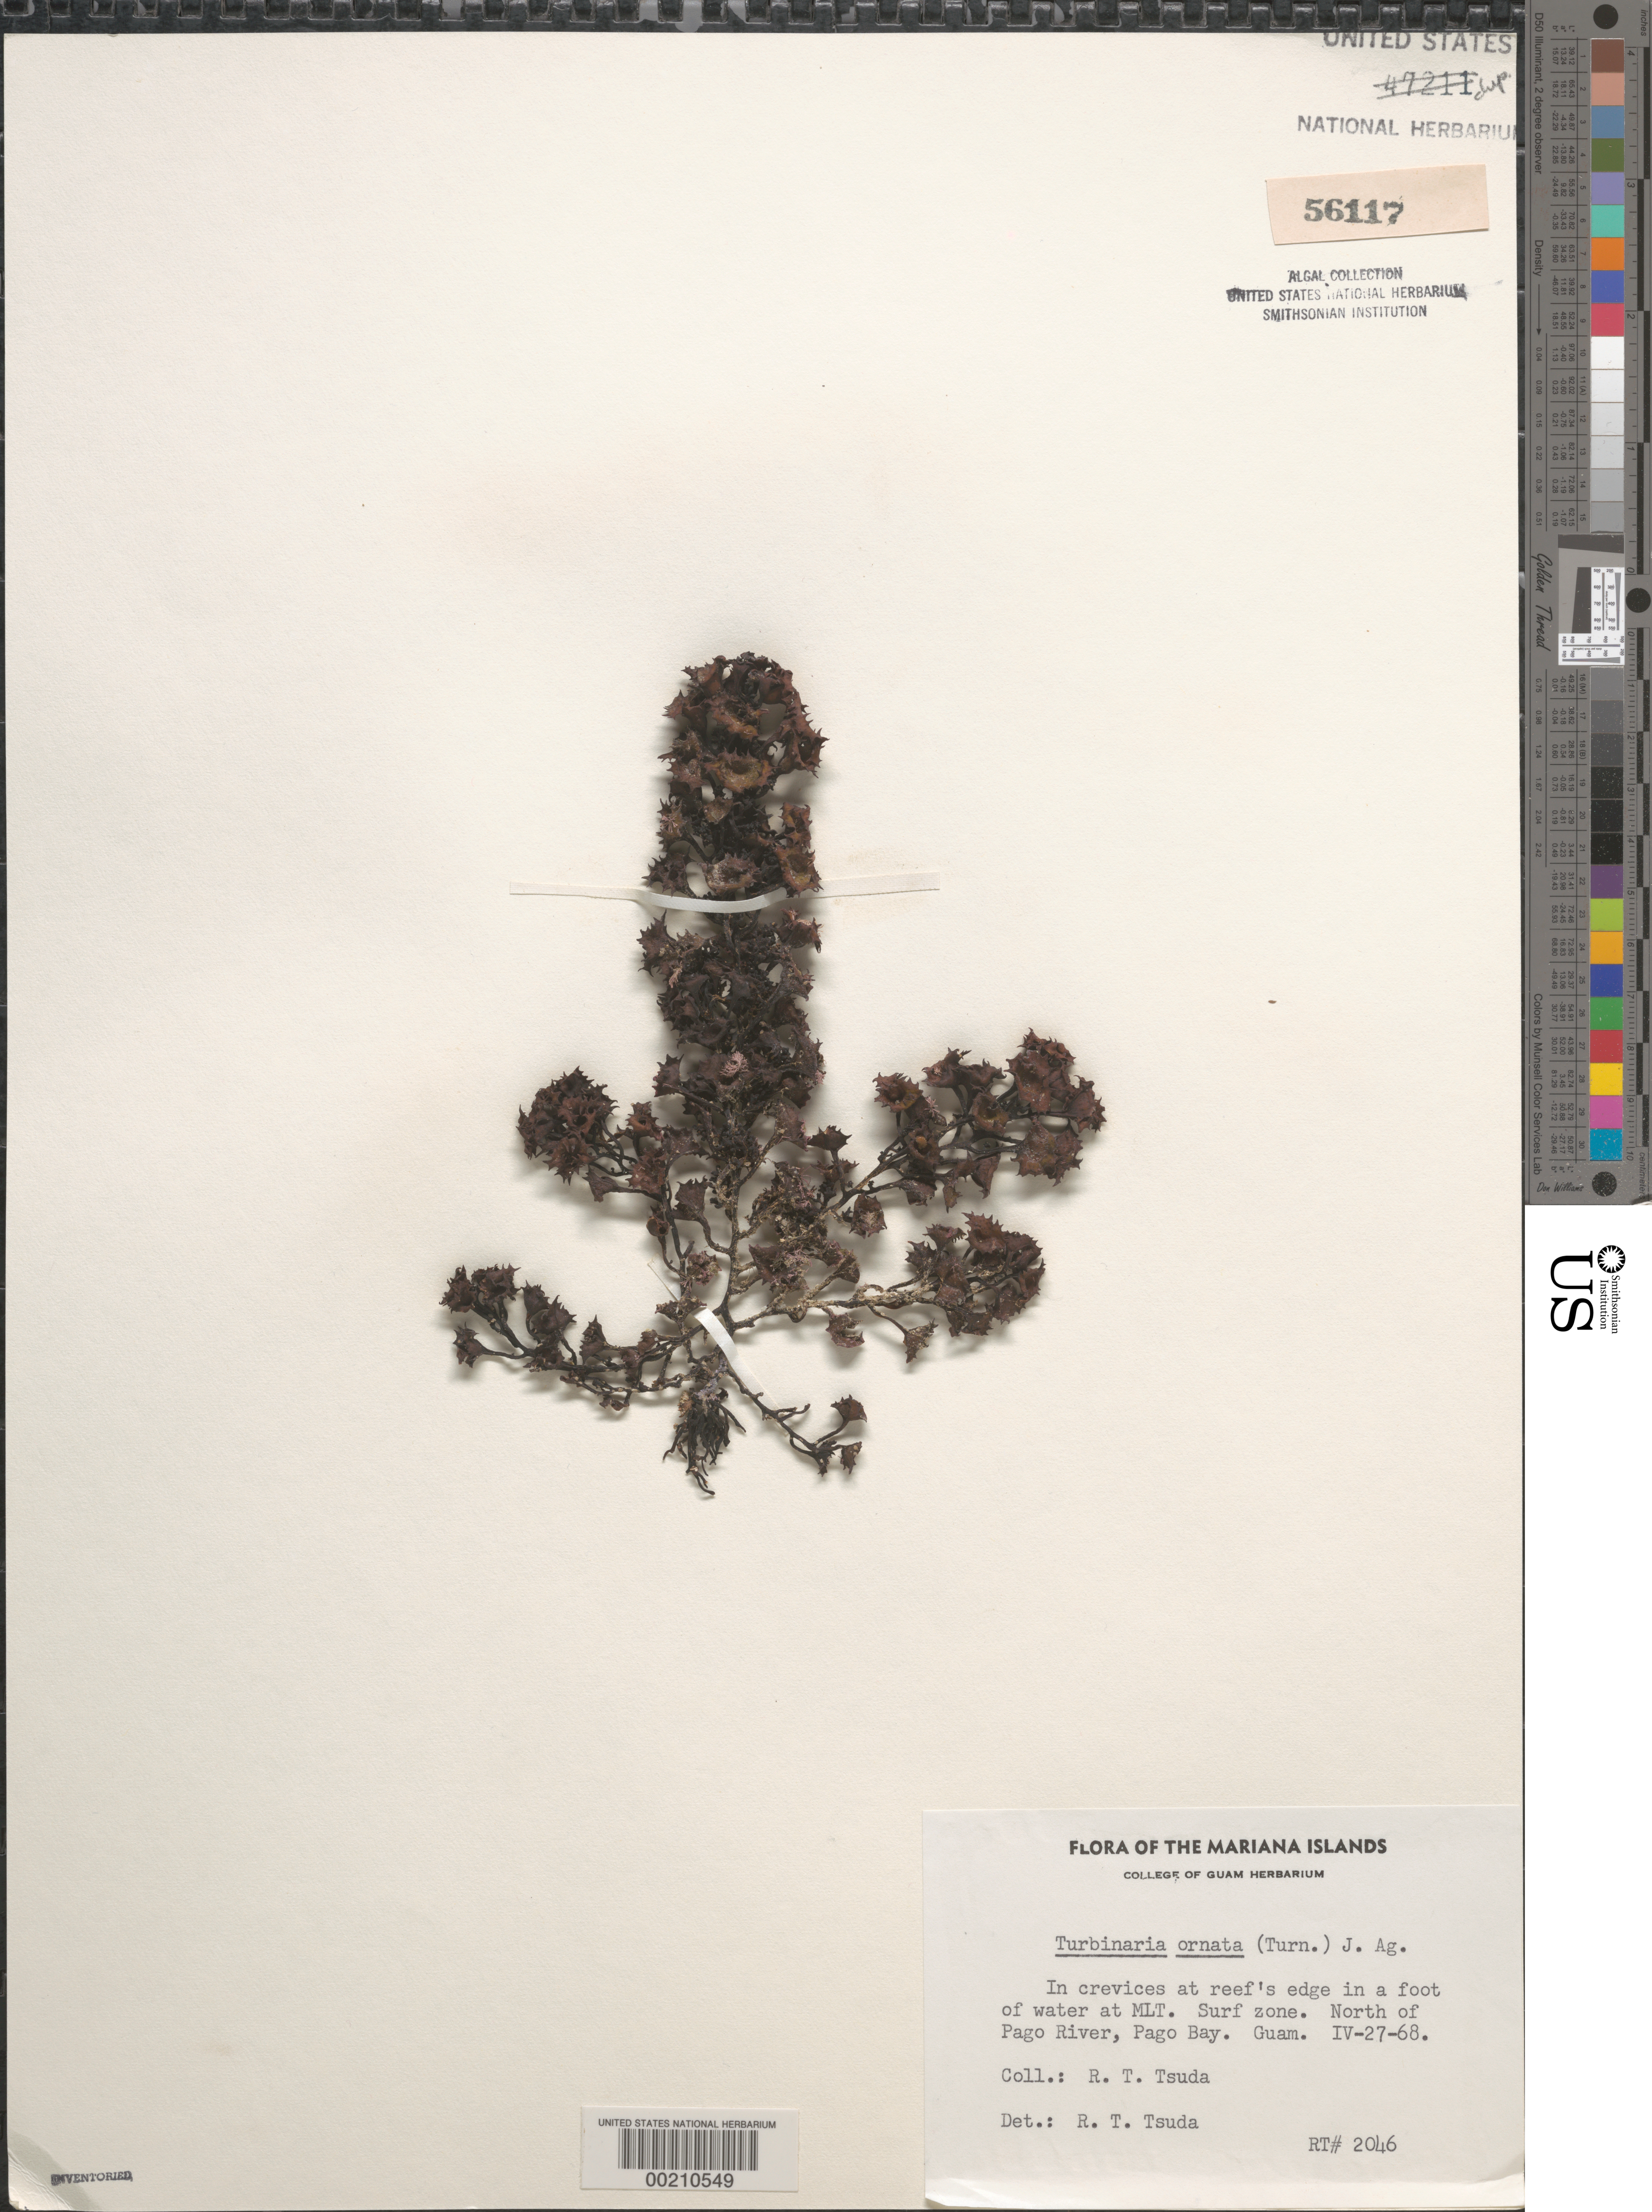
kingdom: Chromista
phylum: Ochrophyta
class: Phaeophyceae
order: Fucales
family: Sargassaceae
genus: Turbinaria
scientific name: Turbinaria ornata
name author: (Turner) J. Agardh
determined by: Tsuda, R. T.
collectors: R. Tsuda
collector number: Rt 2046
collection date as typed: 27 Apr 1968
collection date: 1968-04-27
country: Guam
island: Guam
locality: Pago Bay north of Pago River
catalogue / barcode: US 56117